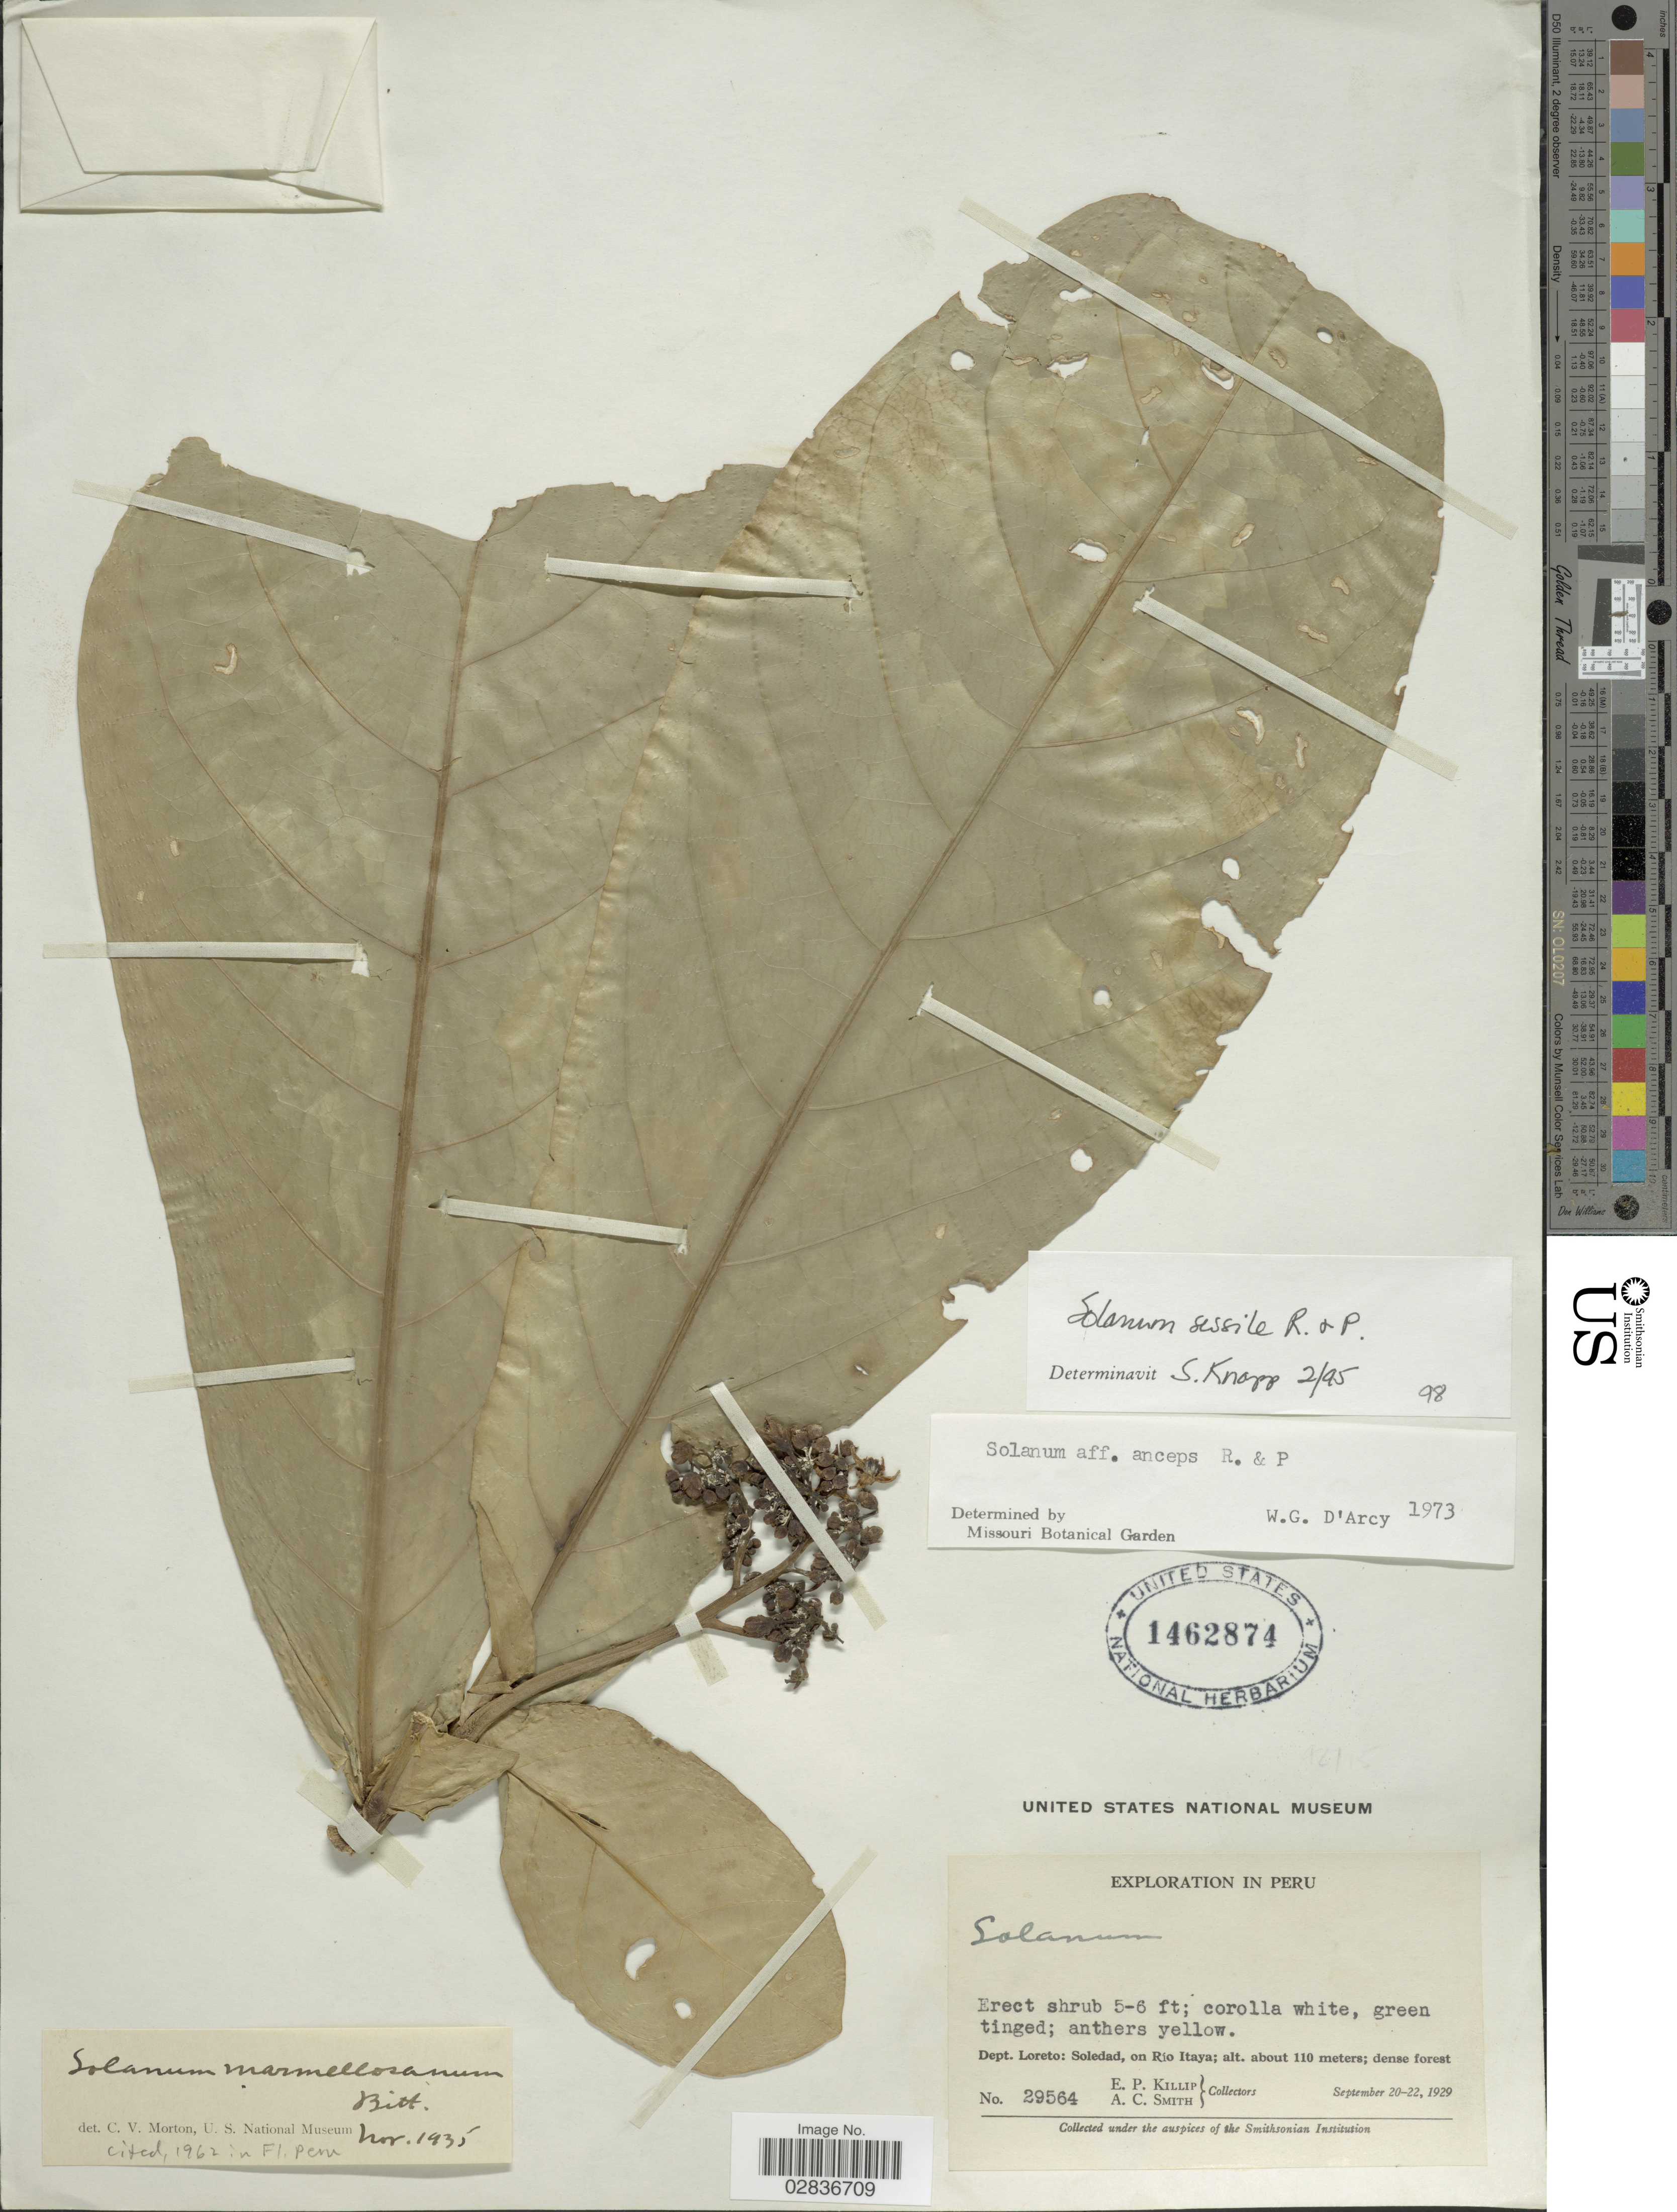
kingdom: Plantae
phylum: Tracheophyta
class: Magnoliopsida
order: Solanales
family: Solanaceae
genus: Solanum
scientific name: Solanum sessile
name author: Dunal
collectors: E. P. Killip & A. C. Smith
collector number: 29564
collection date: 1929-09-20/1929-09-22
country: Peru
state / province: Loreto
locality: Dept. Loreto: Soledad, on Río Itaya.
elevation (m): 110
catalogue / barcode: US 1462874